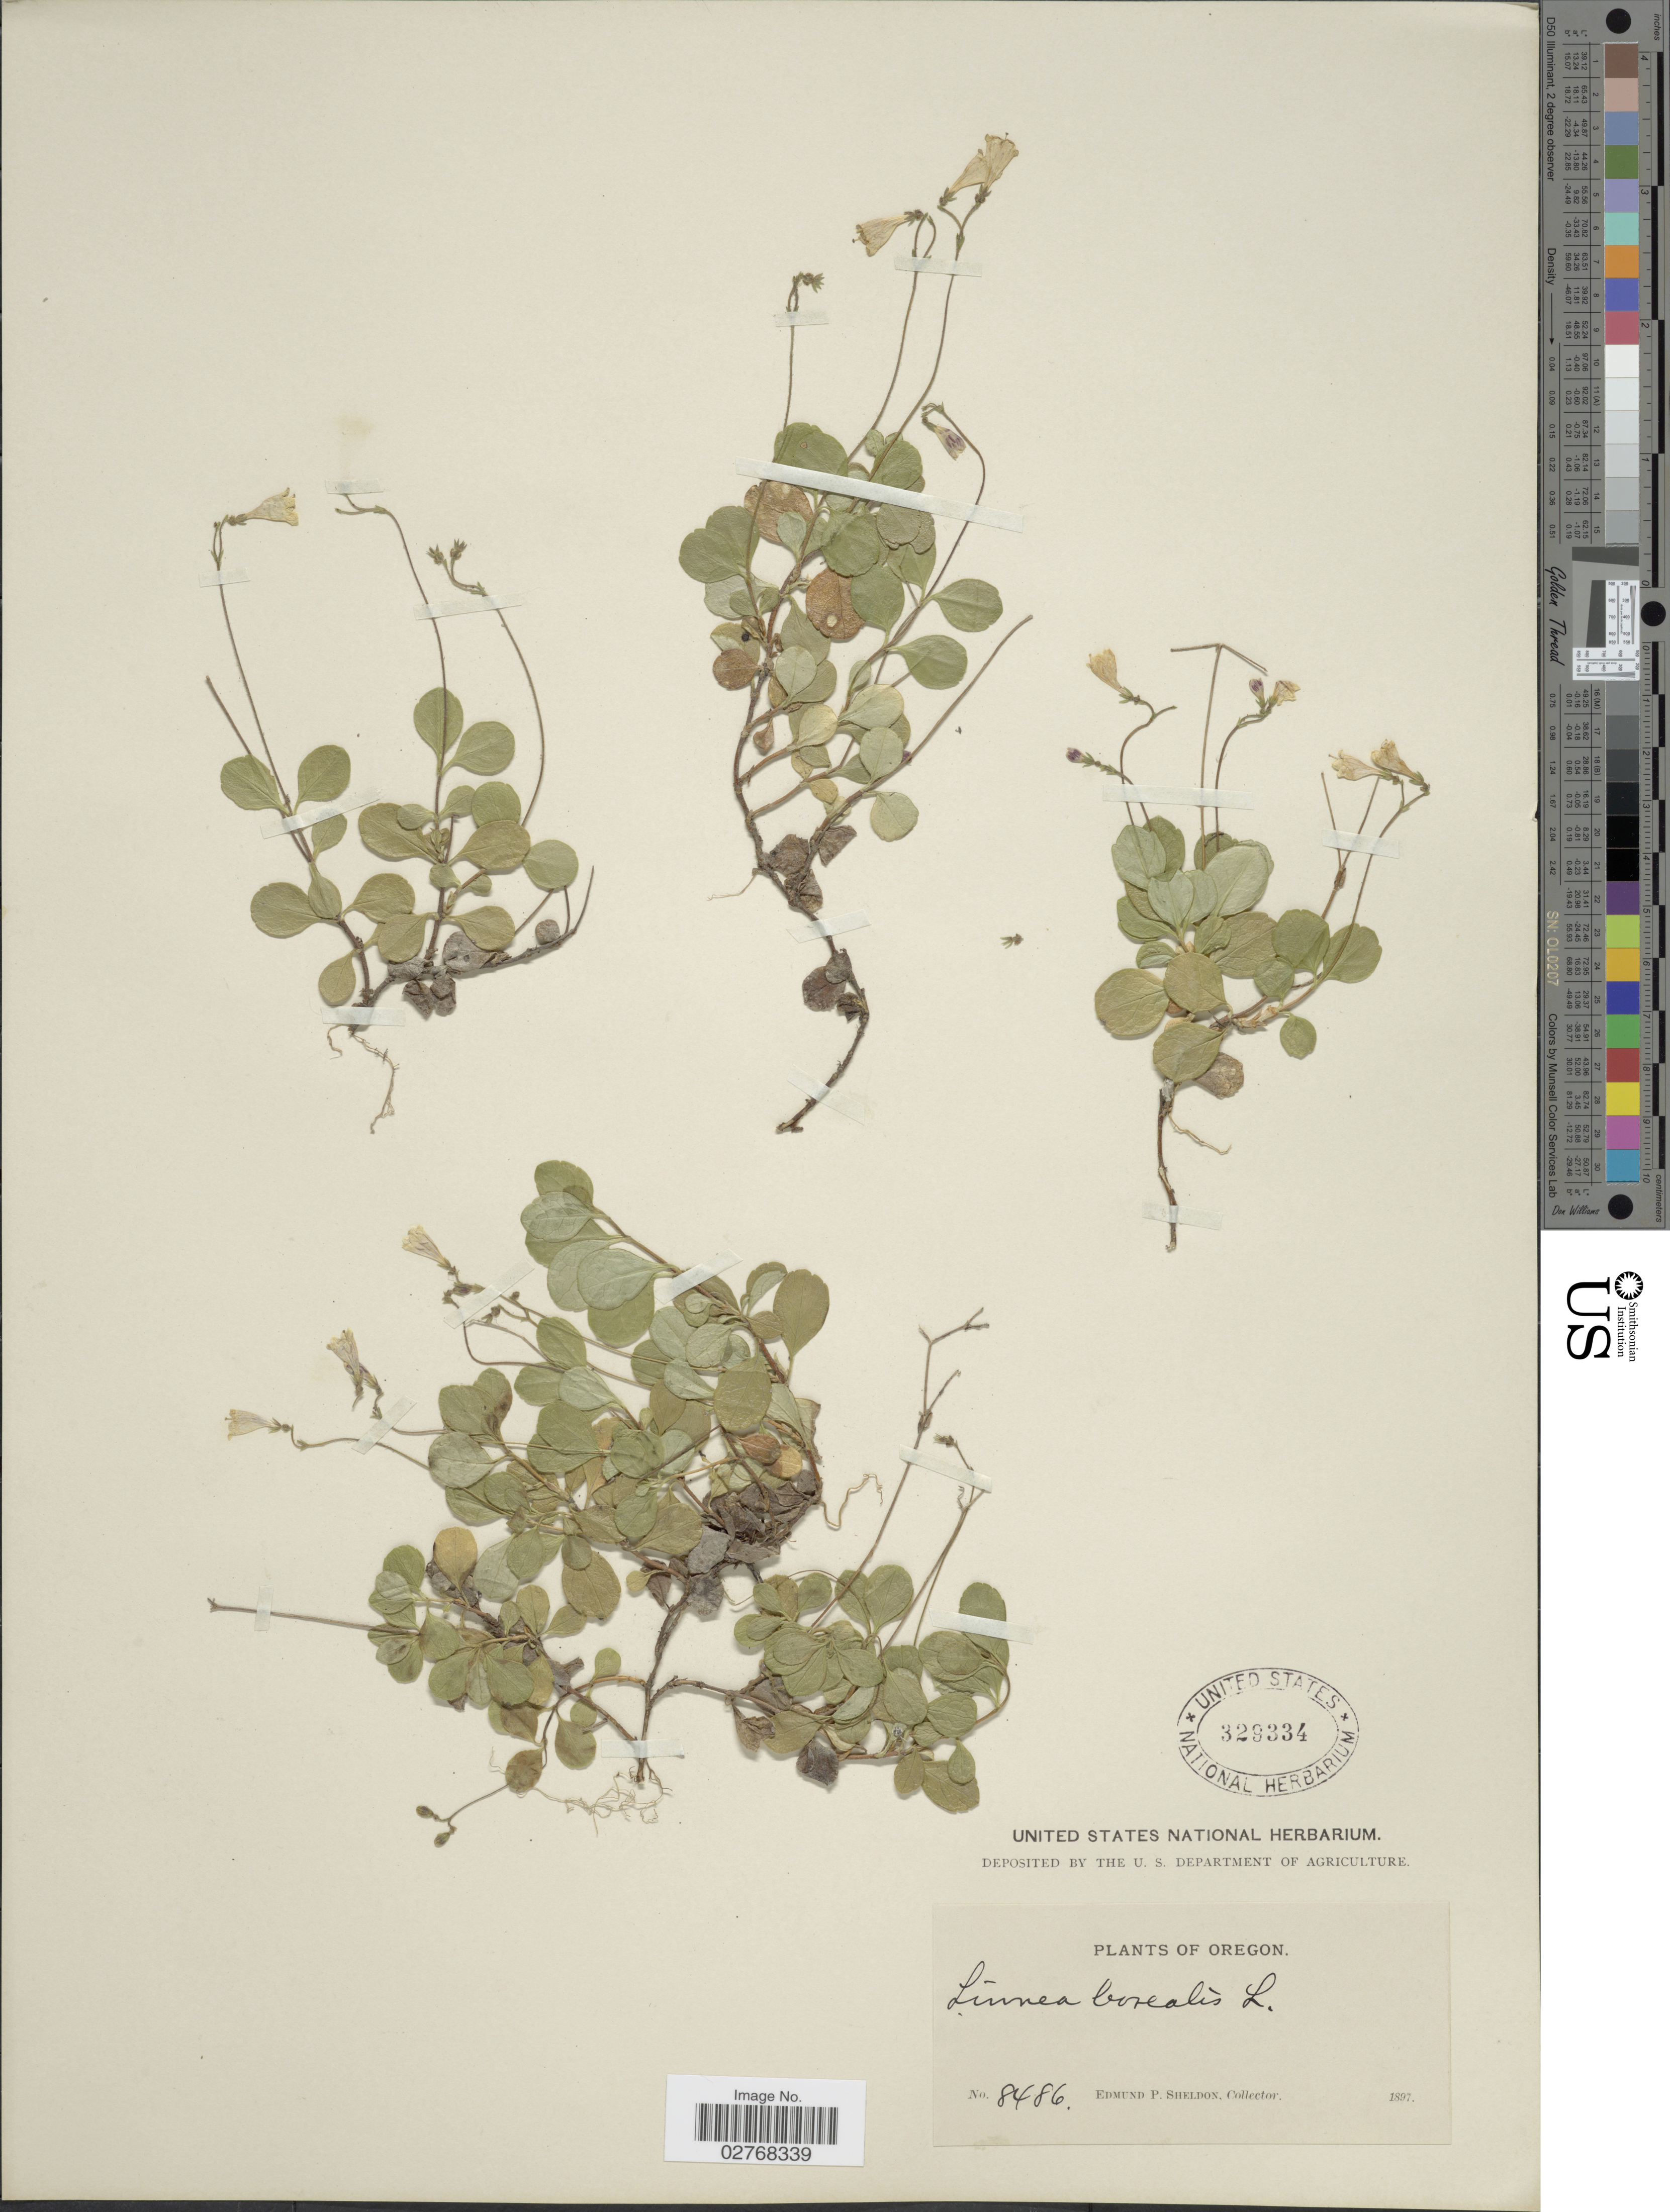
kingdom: Plantae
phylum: Tracheophyta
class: Magnoliopsida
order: Dipsacales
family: Caprifoliaceae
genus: Linnaea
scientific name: Linnaea borealis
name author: L.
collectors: E. P. Sheldon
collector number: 8486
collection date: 1897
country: United States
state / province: Oregon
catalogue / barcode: US 329334